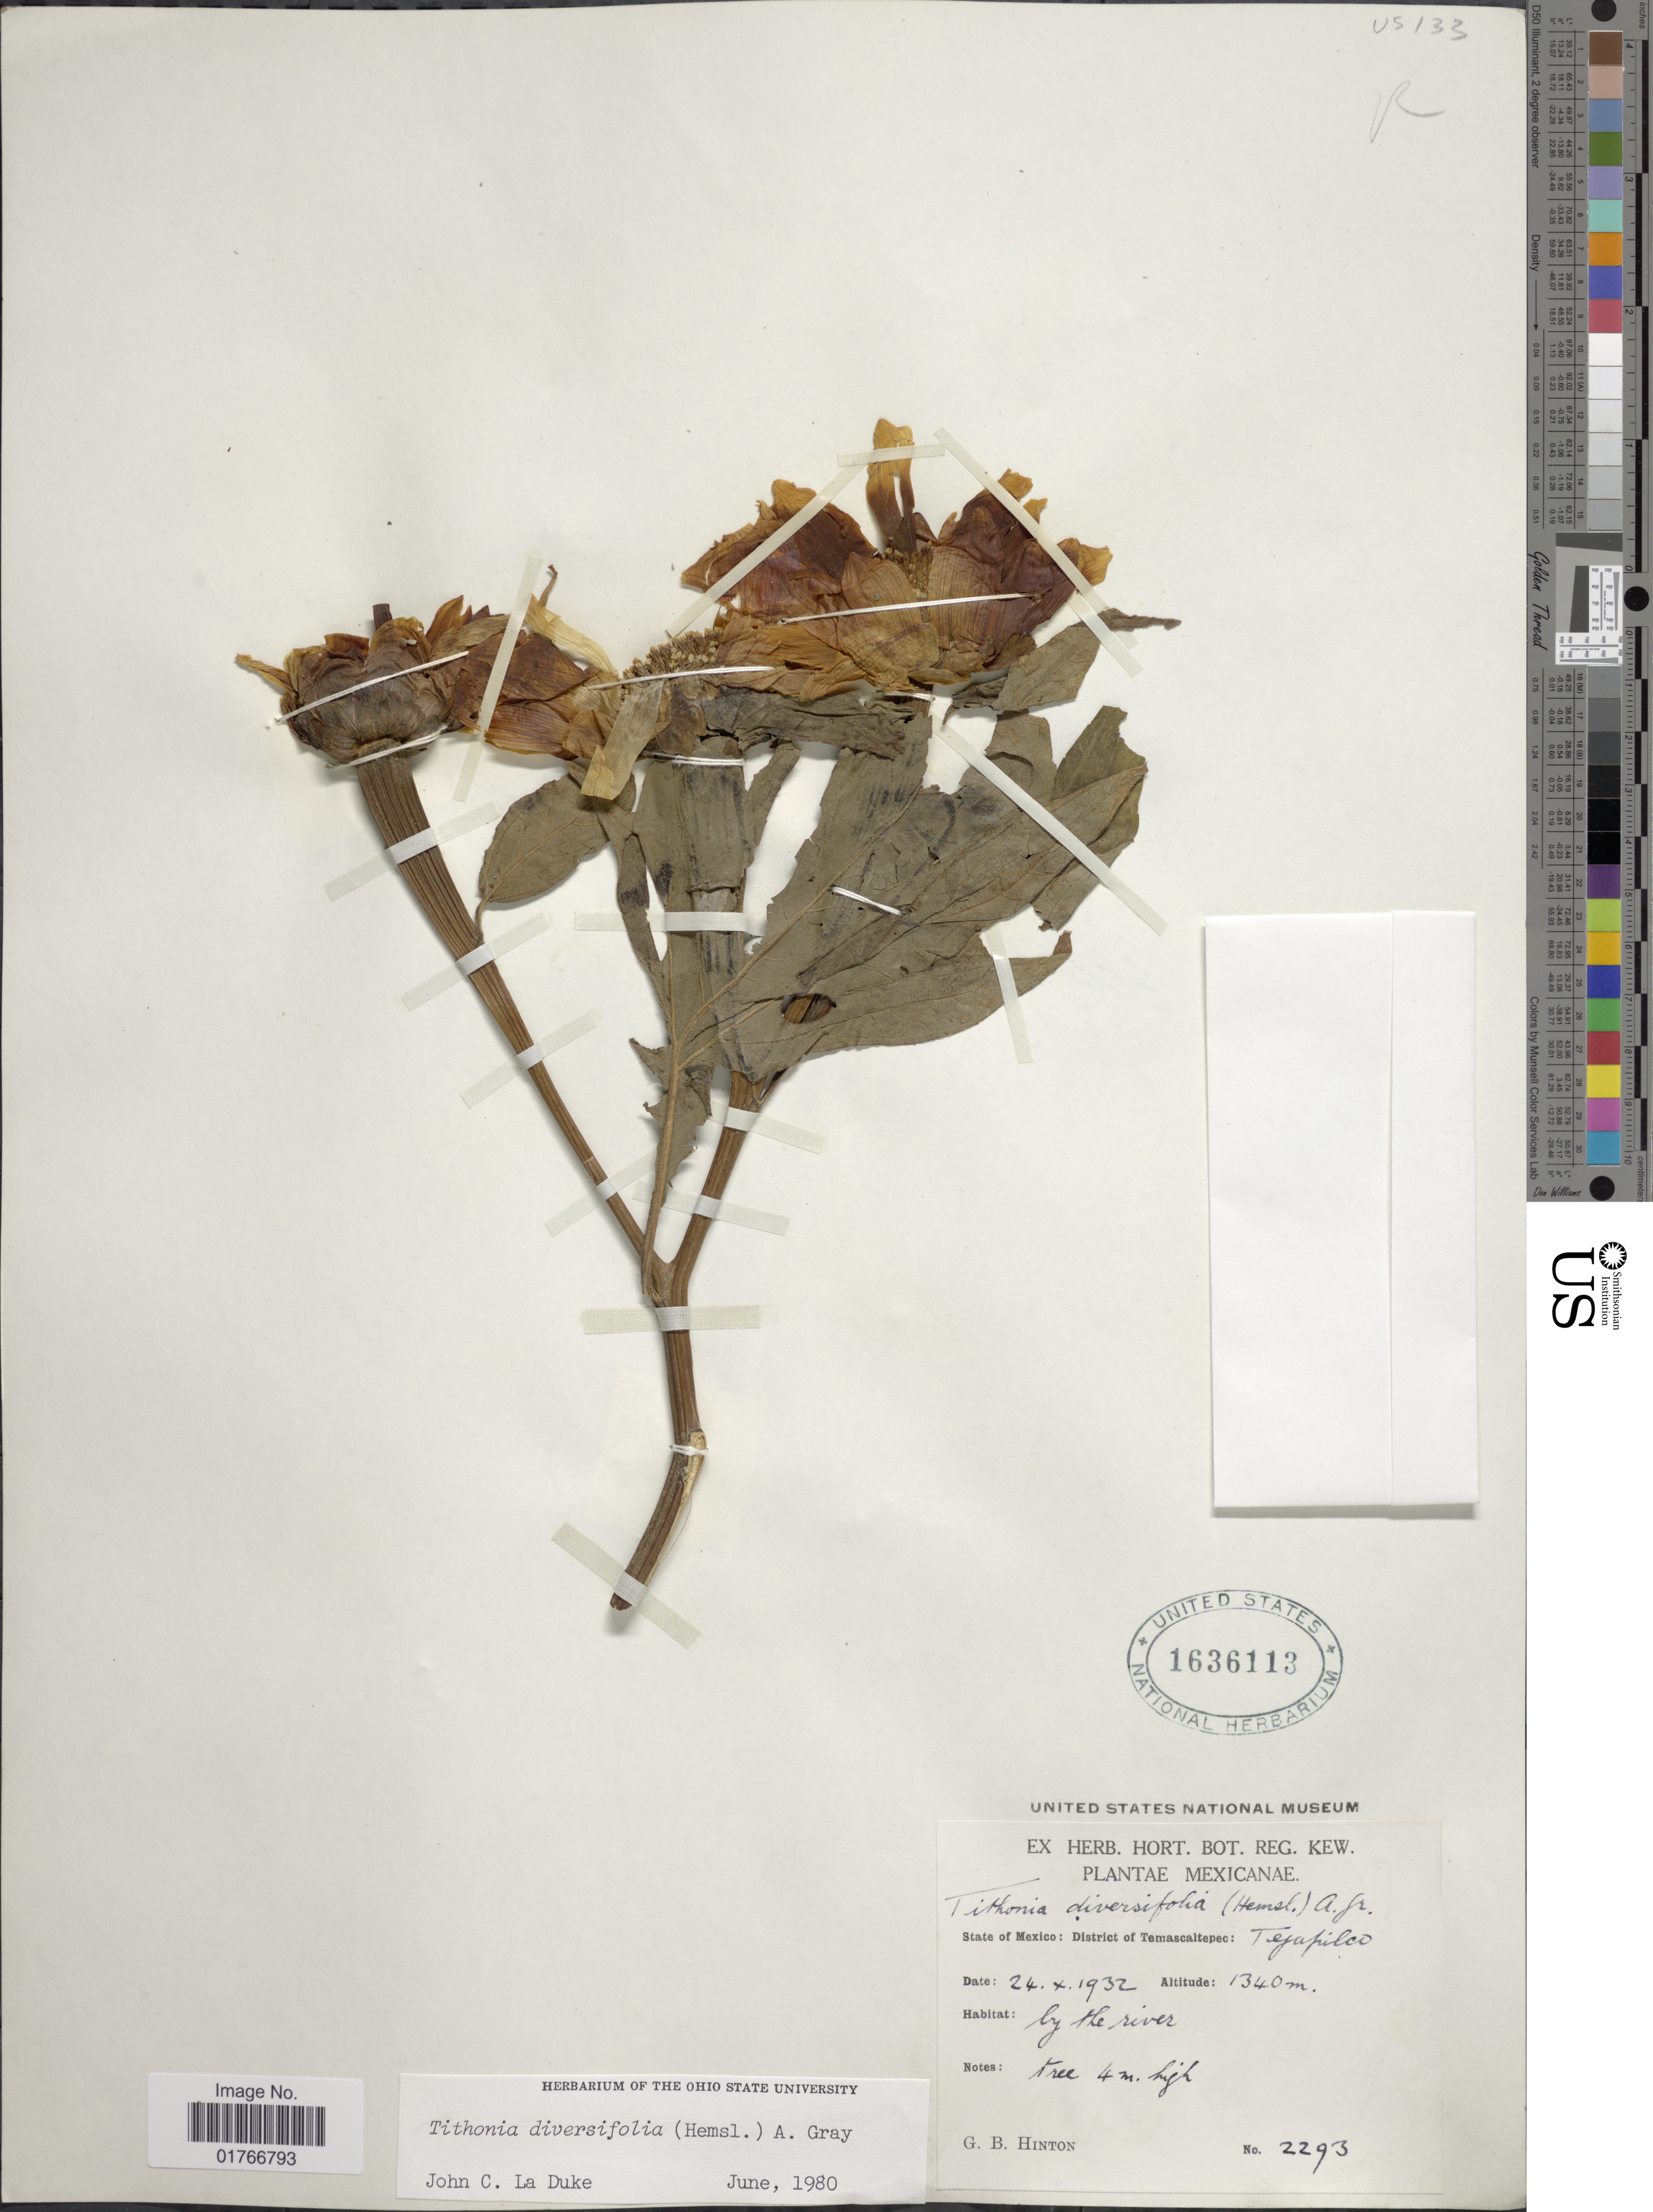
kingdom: Plantae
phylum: Tracheophyta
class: Magnoliopsida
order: Asterales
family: Asteraceae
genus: Tithonia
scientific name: Tithonia diversifolia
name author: (Hemsl.) A. Gray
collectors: G. B. Hinton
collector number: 2293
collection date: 1932-10-24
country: Mexico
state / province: México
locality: District of Temascaltepec, Tejapilco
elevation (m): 1340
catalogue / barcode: US 1636113